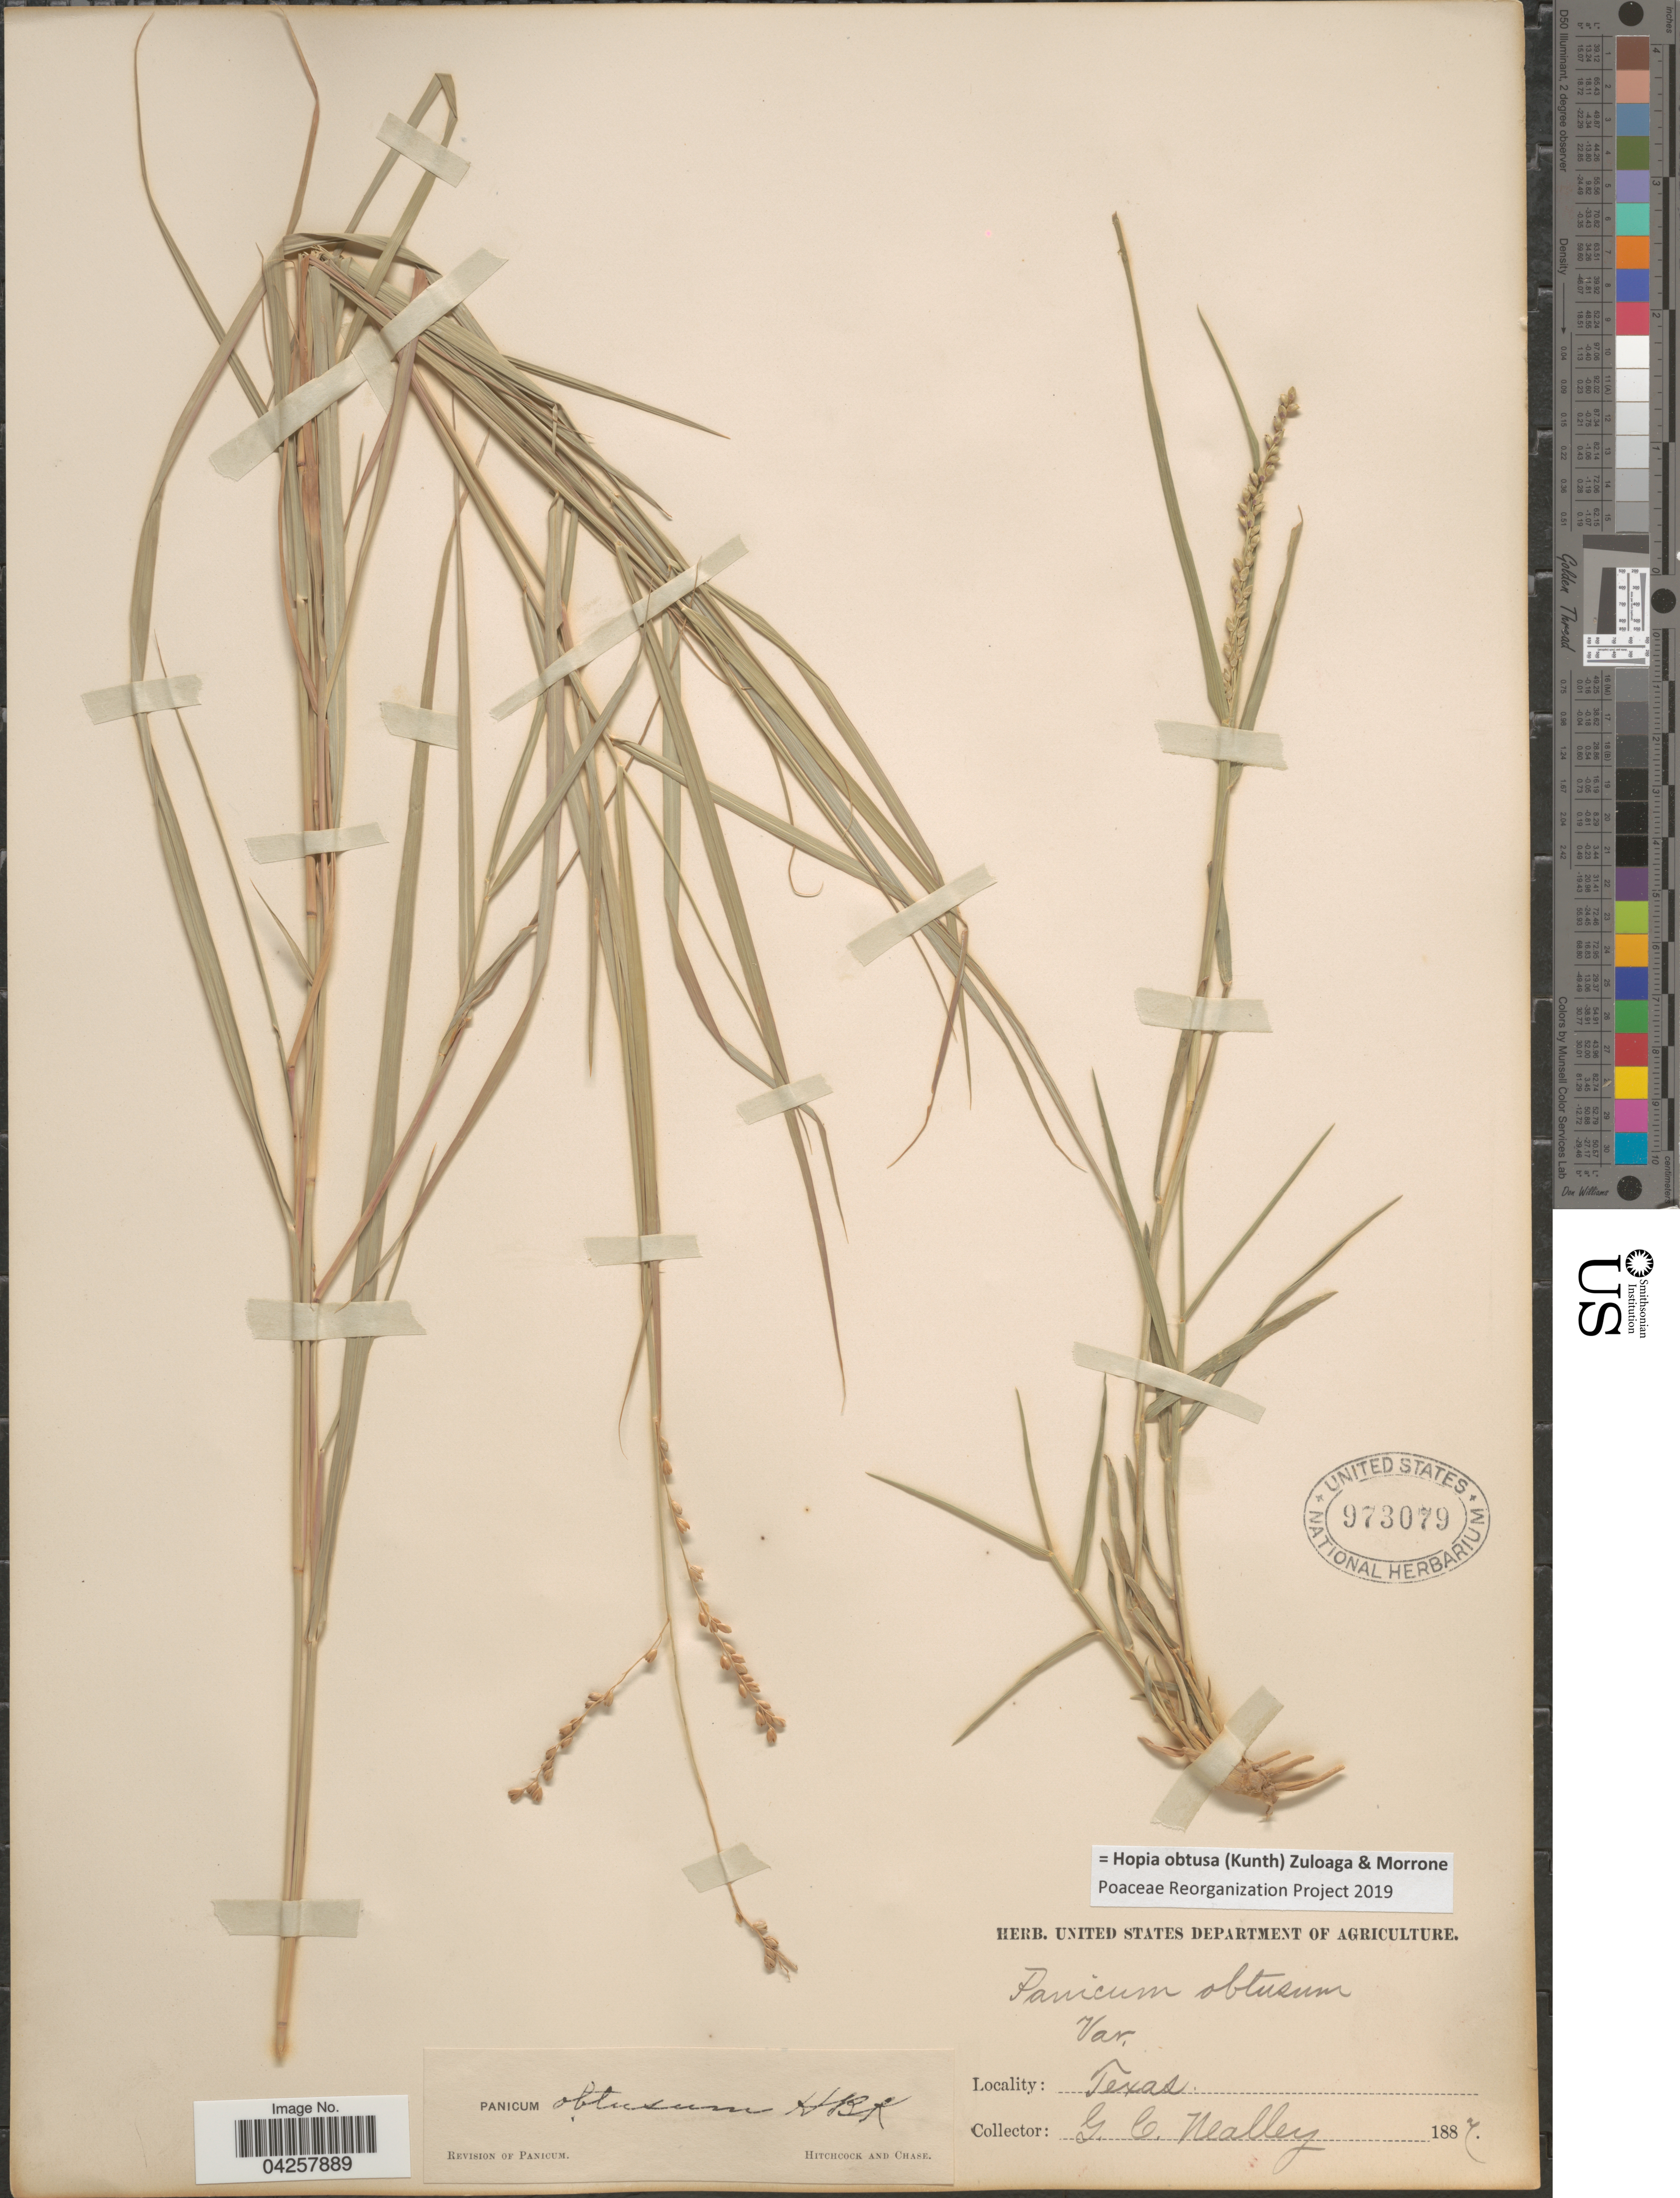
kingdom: Plantae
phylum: Tracheophyta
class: Liliopsida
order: Poales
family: Poaceae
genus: Hopia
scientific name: Hopia obtusa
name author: (Kunth) Zuloaga & Morrone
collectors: G. C. Nealley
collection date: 1887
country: United States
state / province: Texas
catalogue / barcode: US 973079